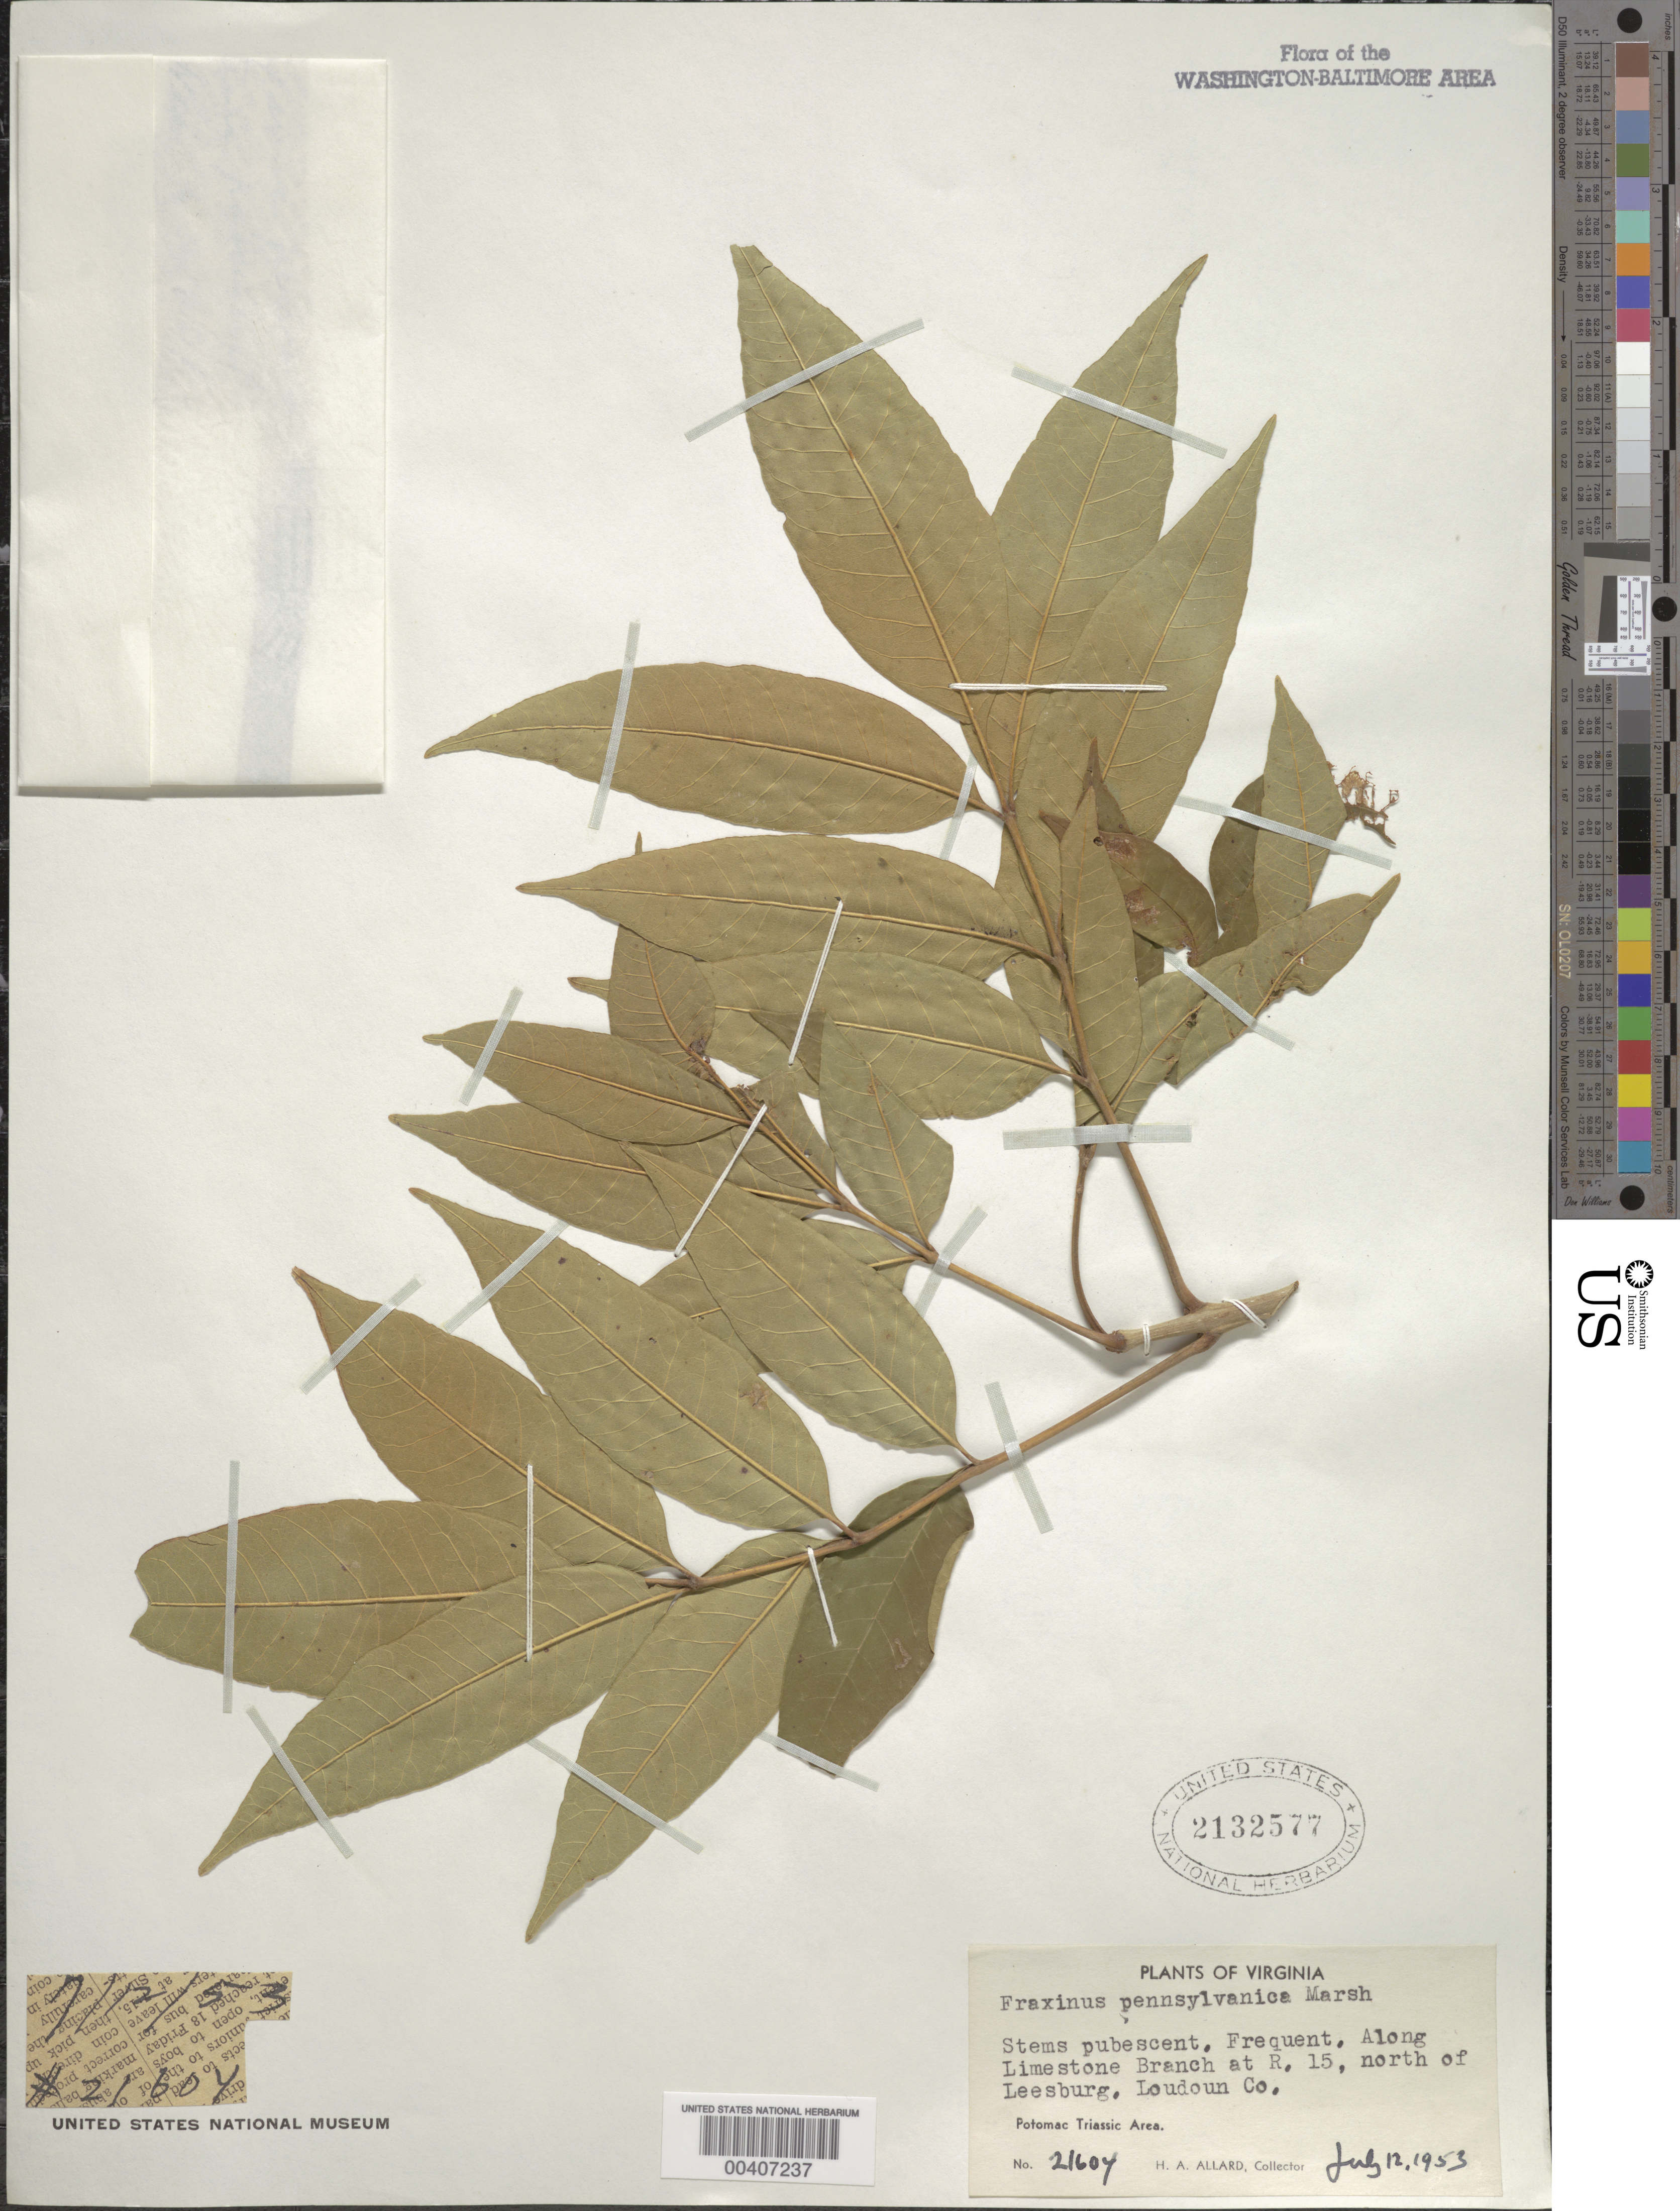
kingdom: Plantae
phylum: Tracheophyta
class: Magnoliopsida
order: Lamiales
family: Oleaceae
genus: Fraxinus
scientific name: Fraxinus pennsylvanica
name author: Marshall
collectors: H. A. Allard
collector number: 21604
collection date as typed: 12 Jun 1953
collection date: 1953-06-12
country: United States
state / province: Virginia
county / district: Loudoun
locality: Limestone Branch at Route 15, north of Leesburg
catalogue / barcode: US 2132577